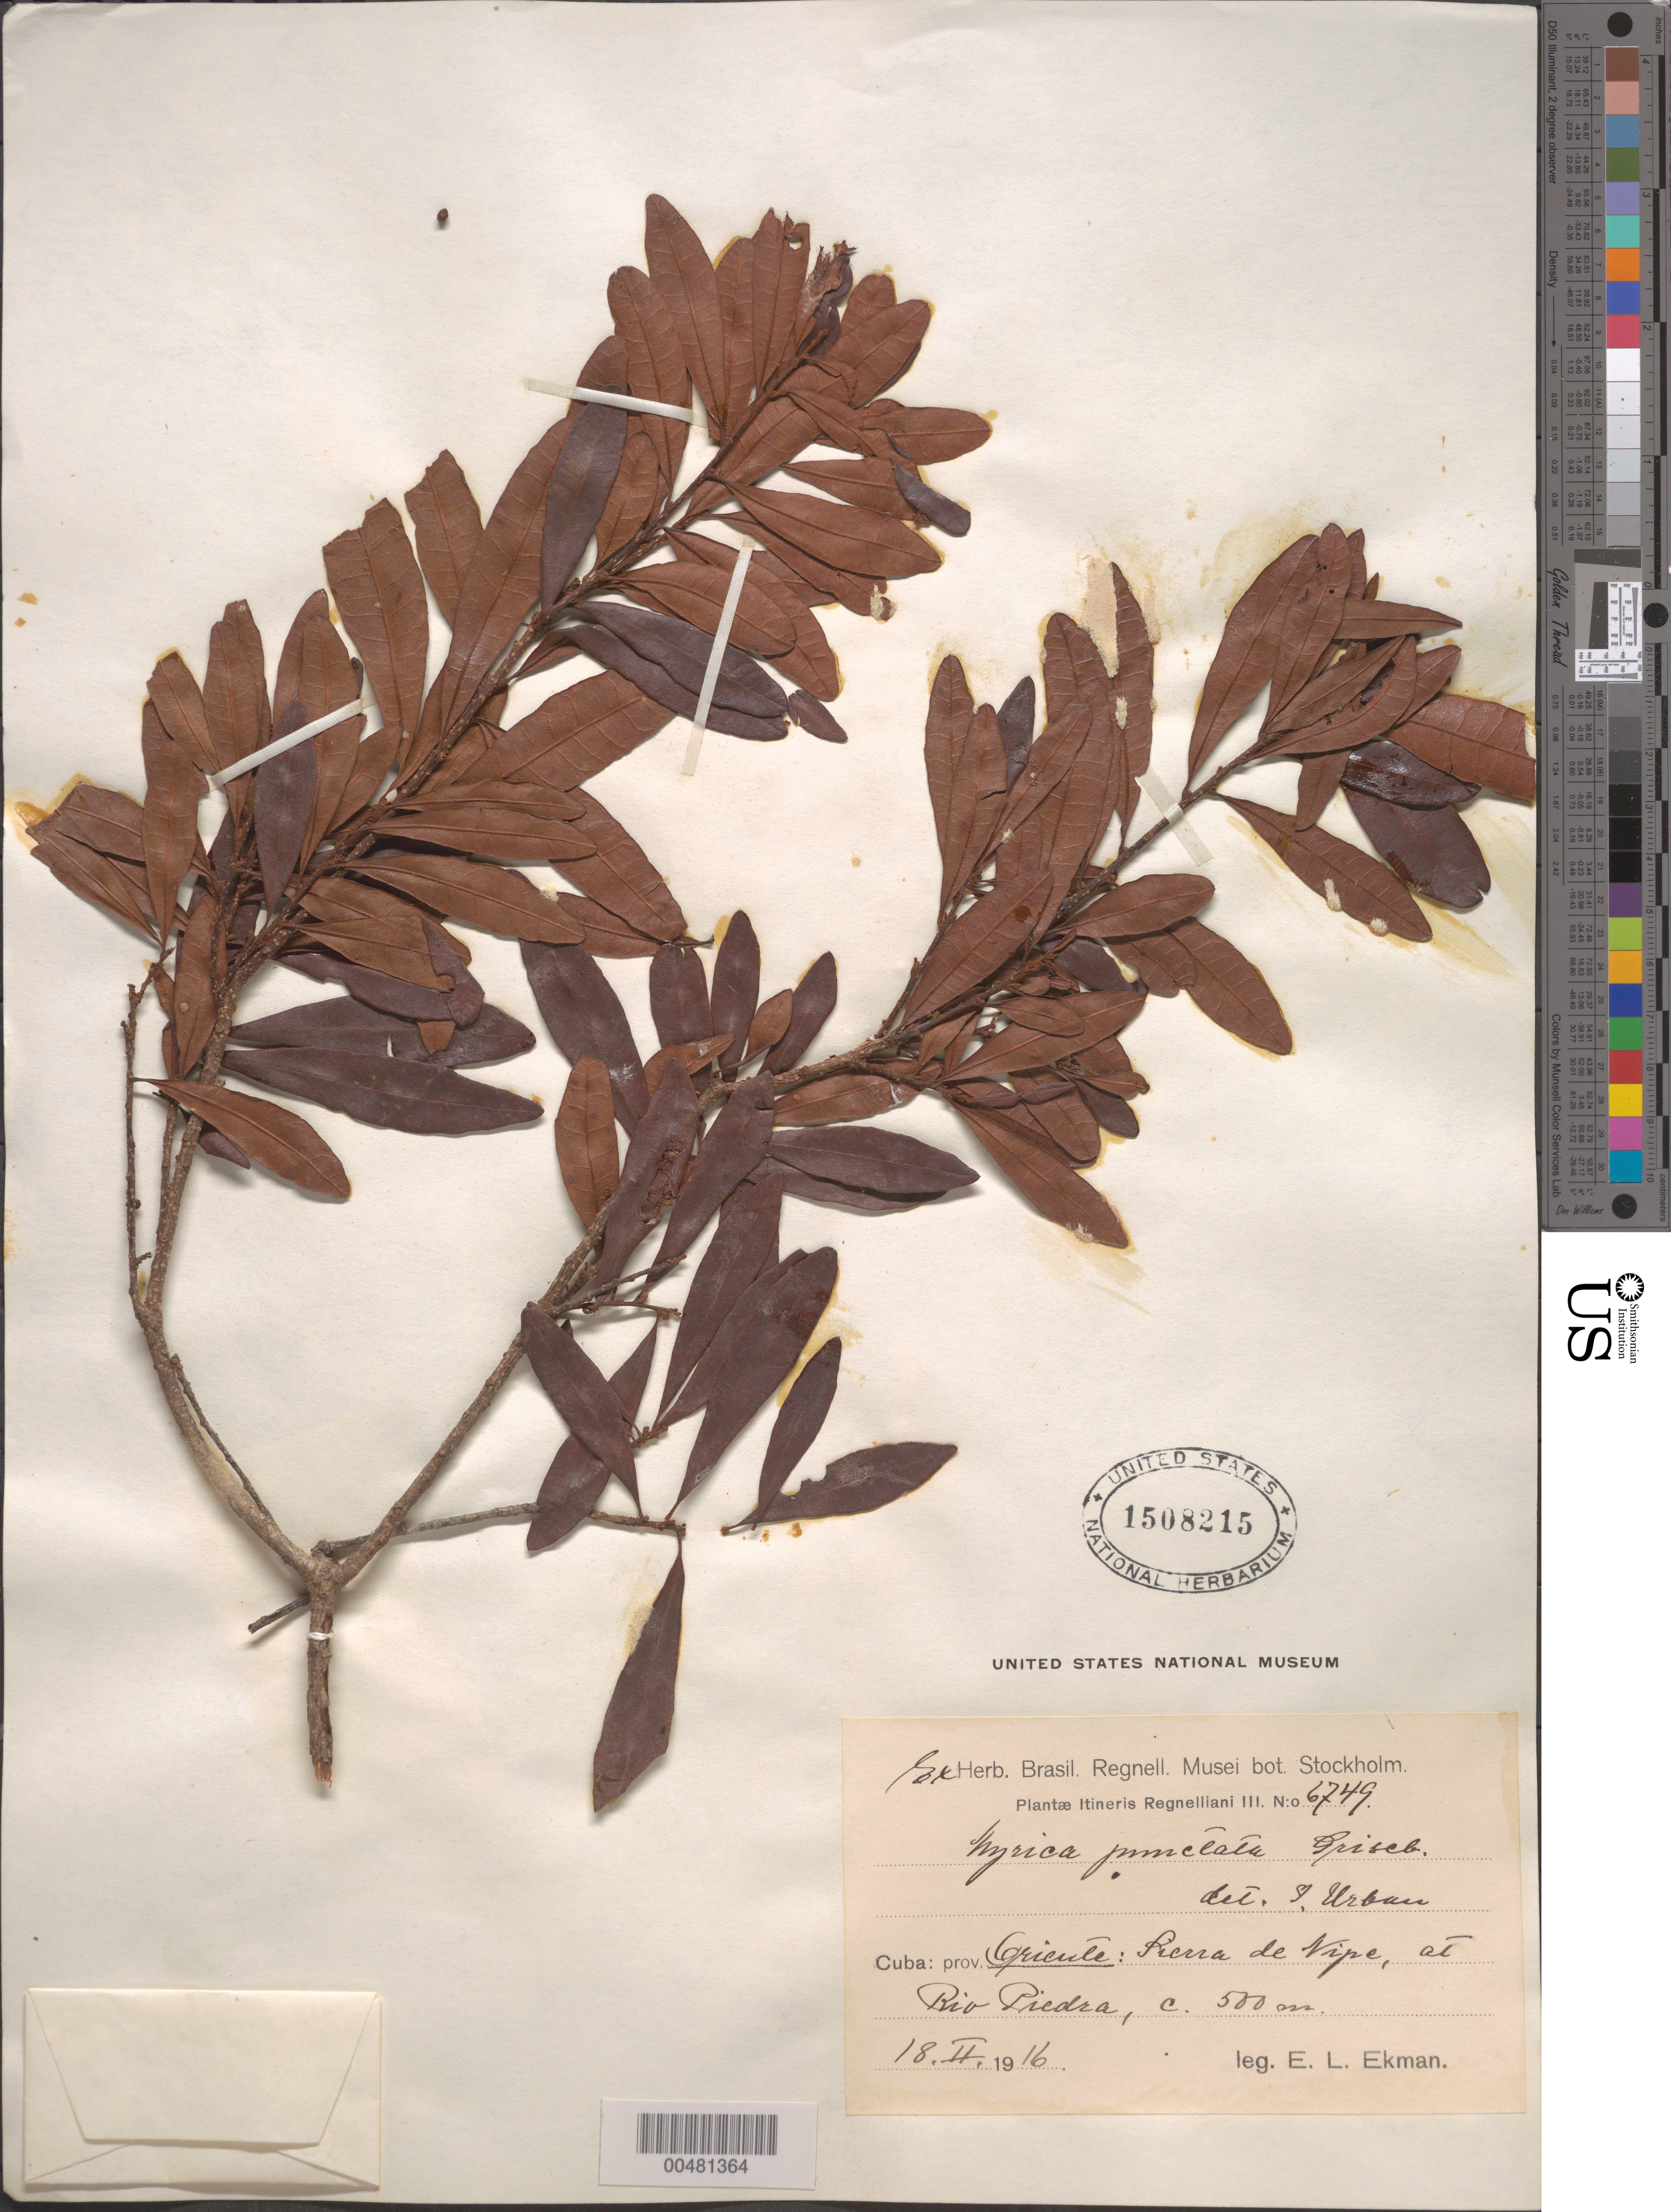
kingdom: Plantae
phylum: Tracheophyta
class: Magnoliopsida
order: Fagales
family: Myricaceae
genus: Morella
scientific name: Morella punctata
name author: (Griseb.) J. Herb.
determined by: Strong, Mark T., (BOT), Smithsonian Institution - National Museum of Natural History (UNITED STATES)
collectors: E. L. Ekman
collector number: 6749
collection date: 1916-02-18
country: Cuba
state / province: Holguín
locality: Prov. Oriente, Sierra de Nipe, at Rio Piedra.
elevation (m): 500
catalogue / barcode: US 1508215